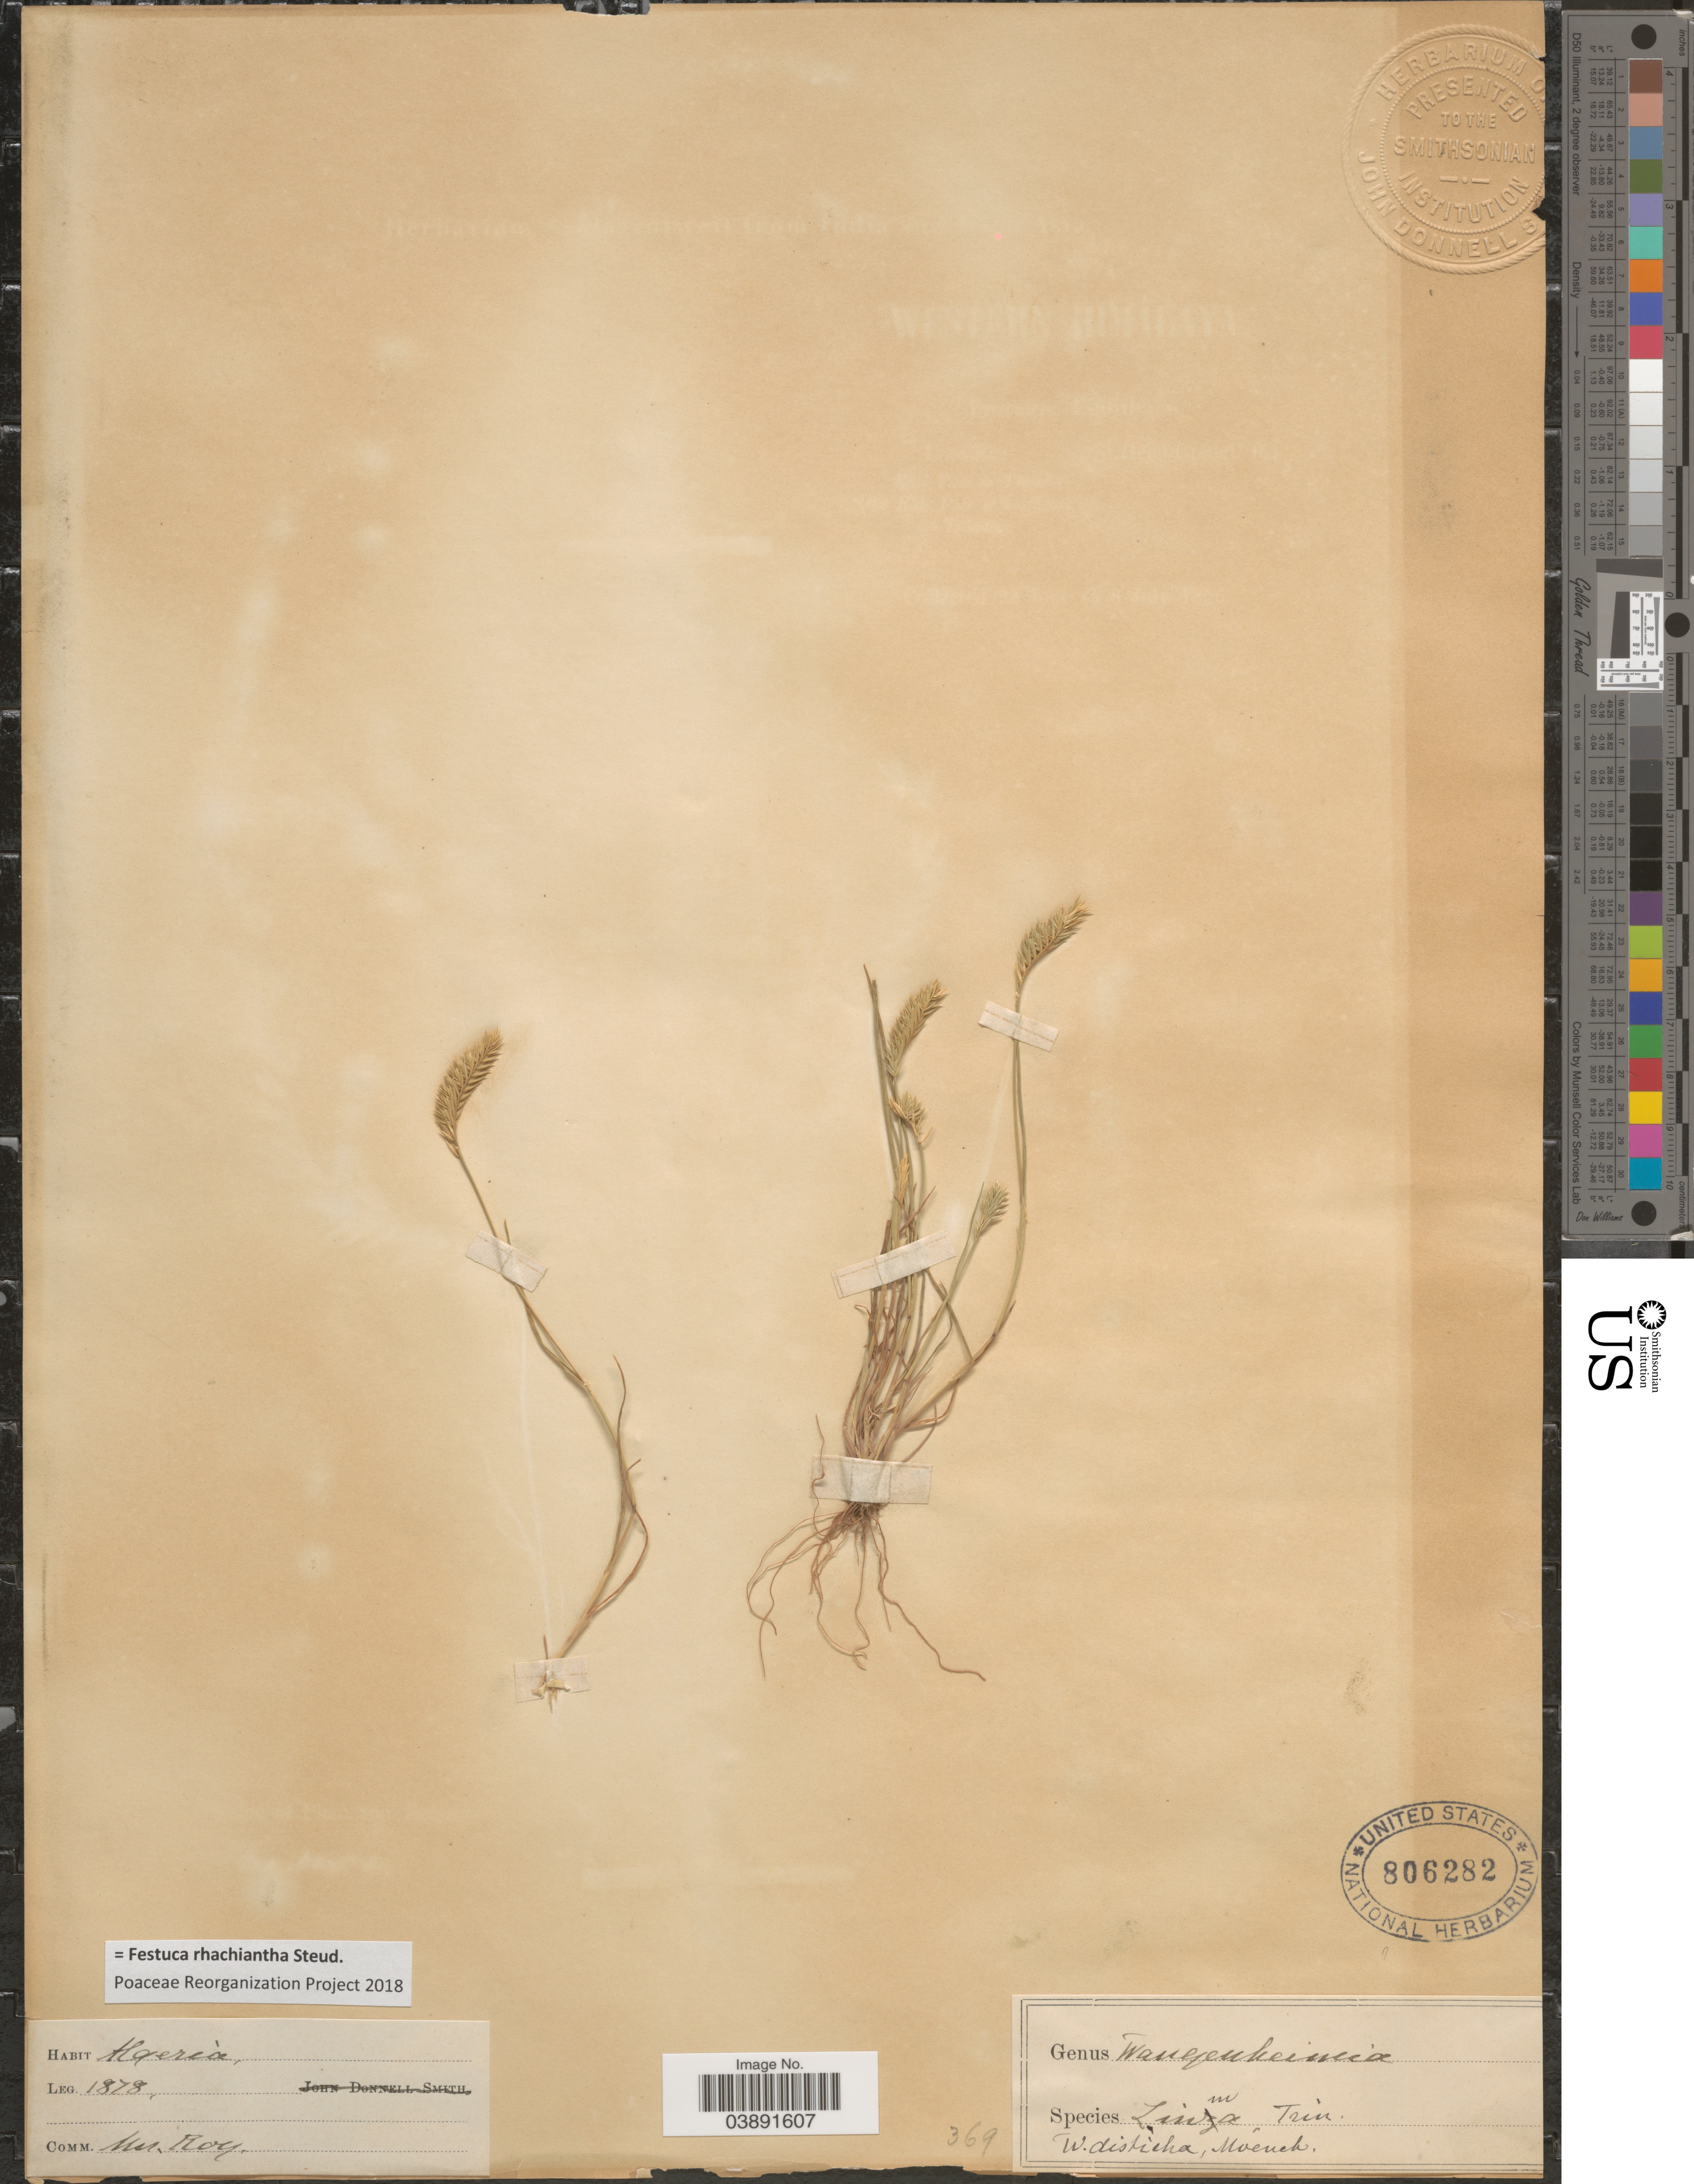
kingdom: Plantae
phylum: Tracheophyta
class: Liliopsida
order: Poales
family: Poaceae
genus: Festuca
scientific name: Festuca rhachiantha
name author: Steud.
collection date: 1878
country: Algeria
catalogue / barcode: US 806282